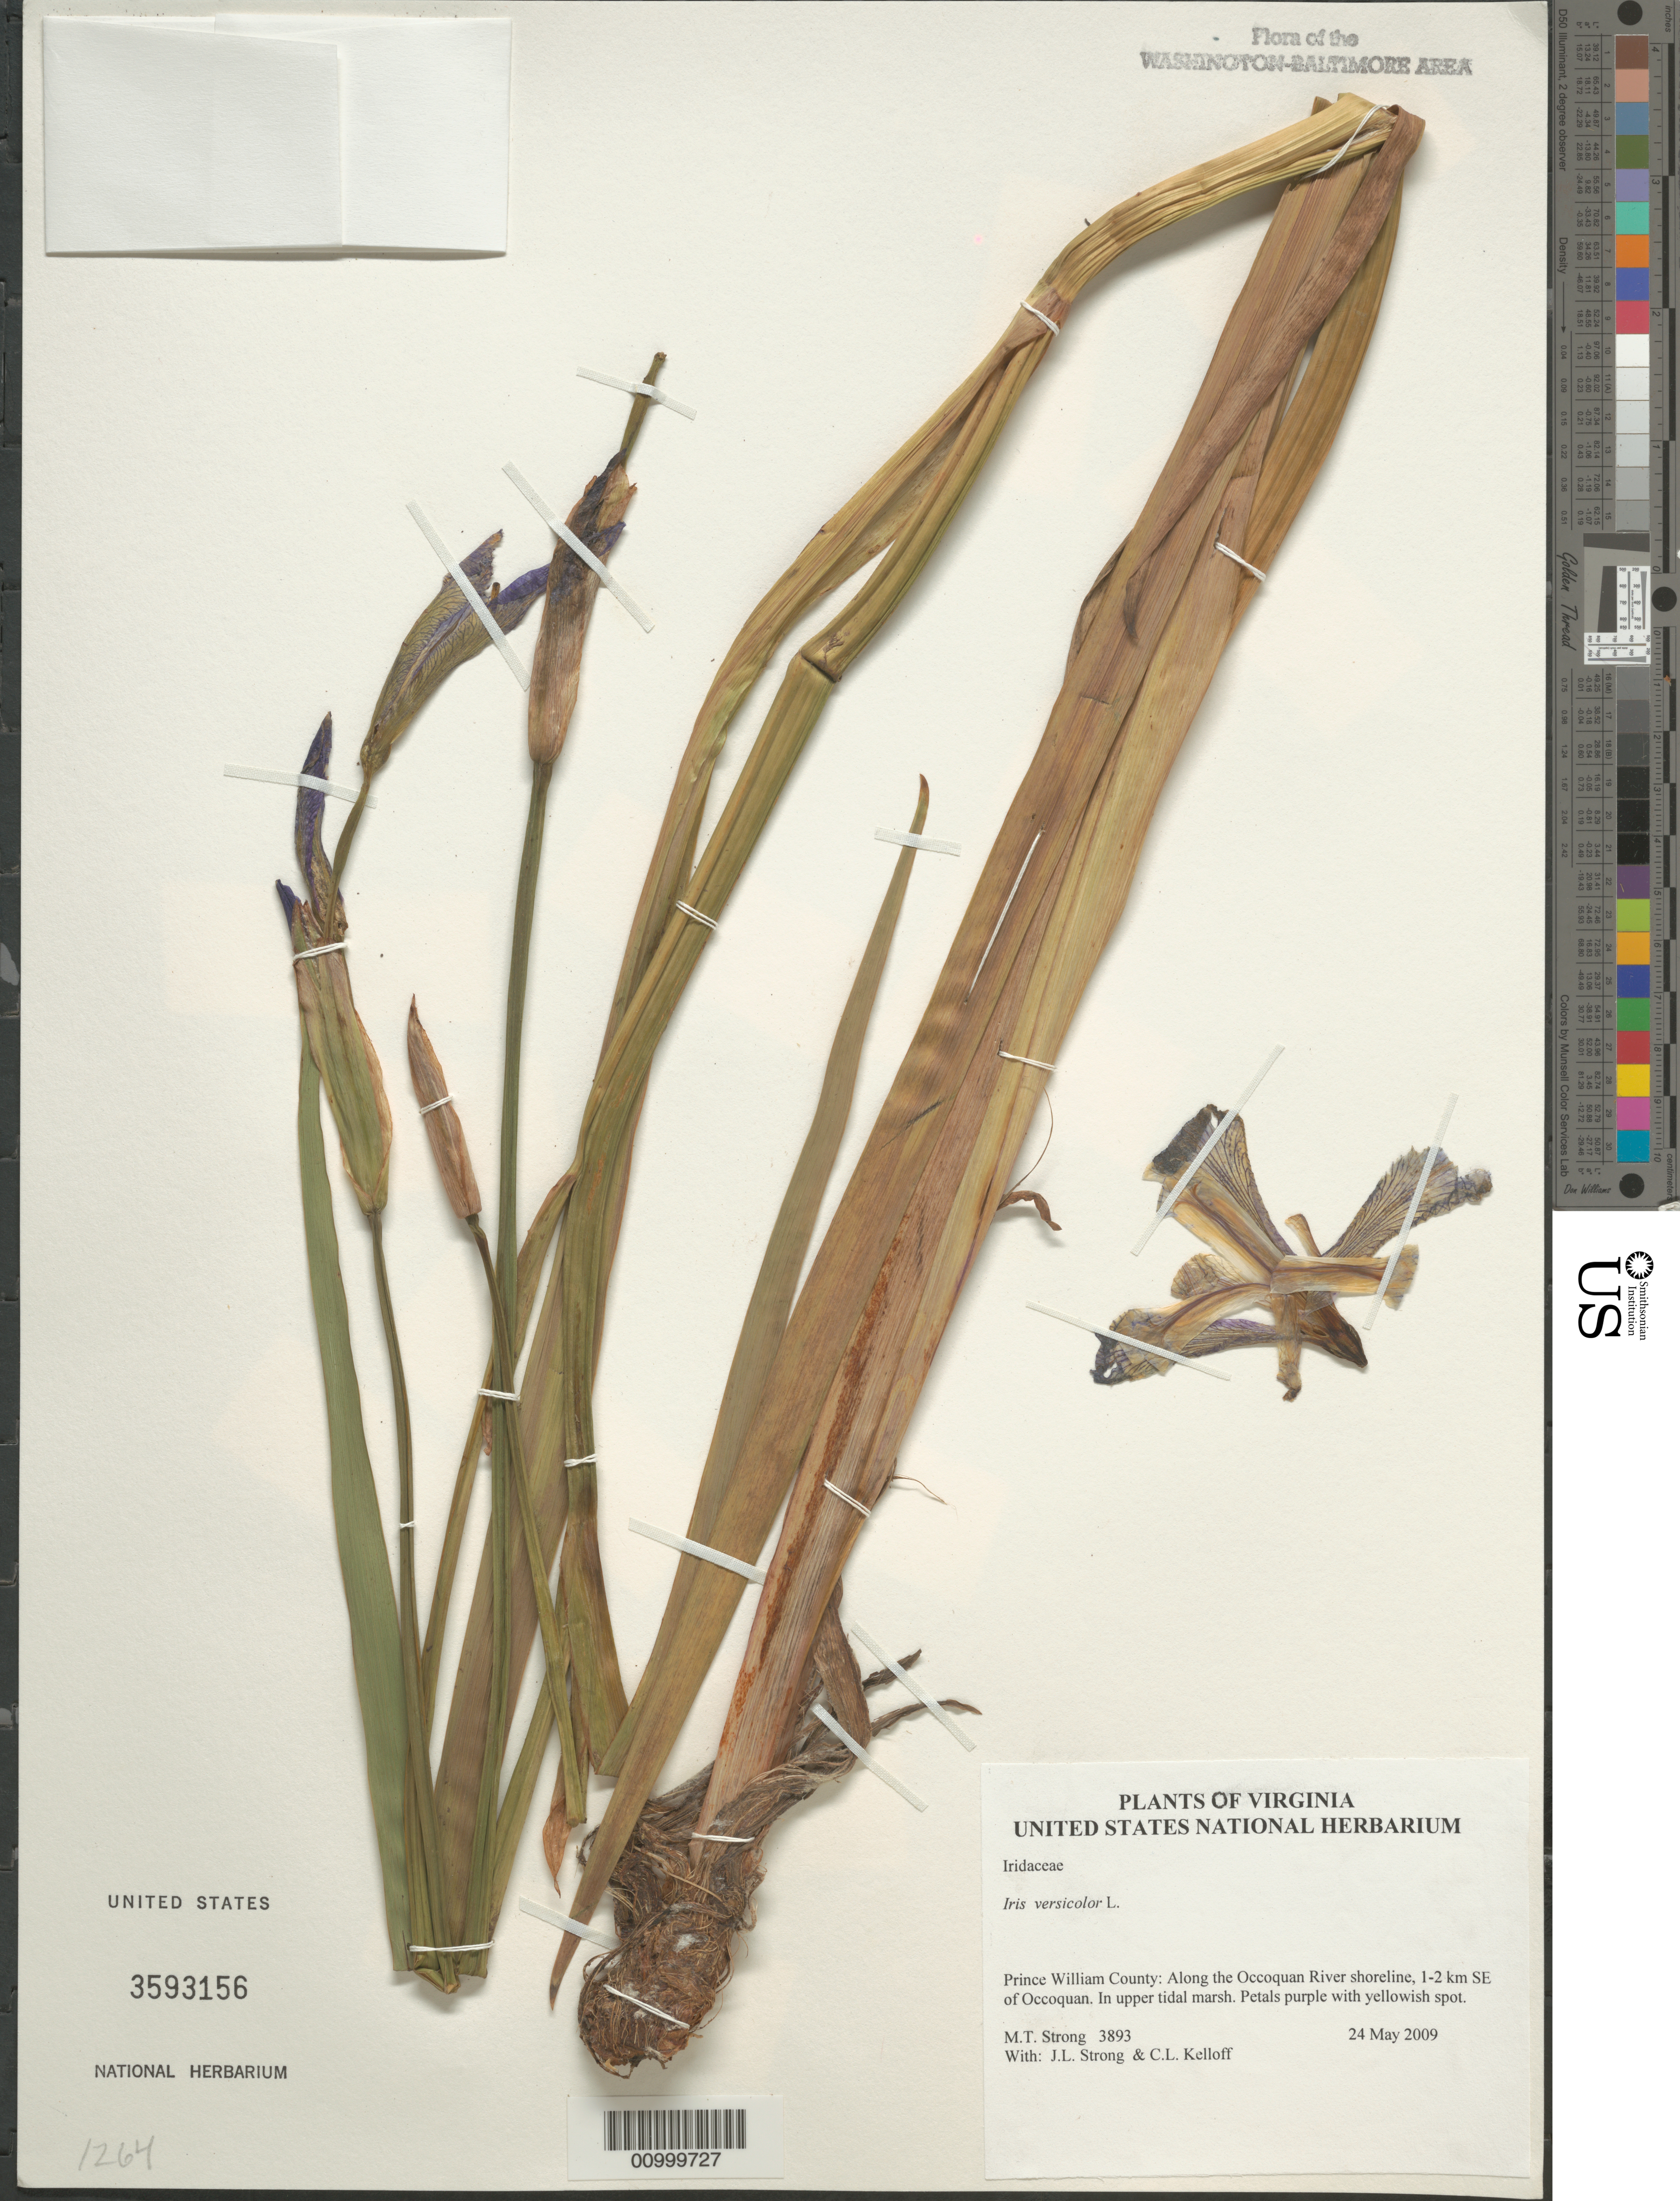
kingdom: Plantae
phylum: Tracheophyta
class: Liliopsida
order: Asparagales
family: Iridaceae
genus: Iris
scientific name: Iris versicolor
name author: L.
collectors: M. T. Strong, J. L. Strong & C. L. Kelloff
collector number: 3893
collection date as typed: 24 May 2009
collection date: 2009-05-24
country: United States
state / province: Virginia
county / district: Prince William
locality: Along the Occoquan River shoreline, 1-2 SE of Occoquan.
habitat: In upper tidal marsh.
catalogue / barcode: US 3593156